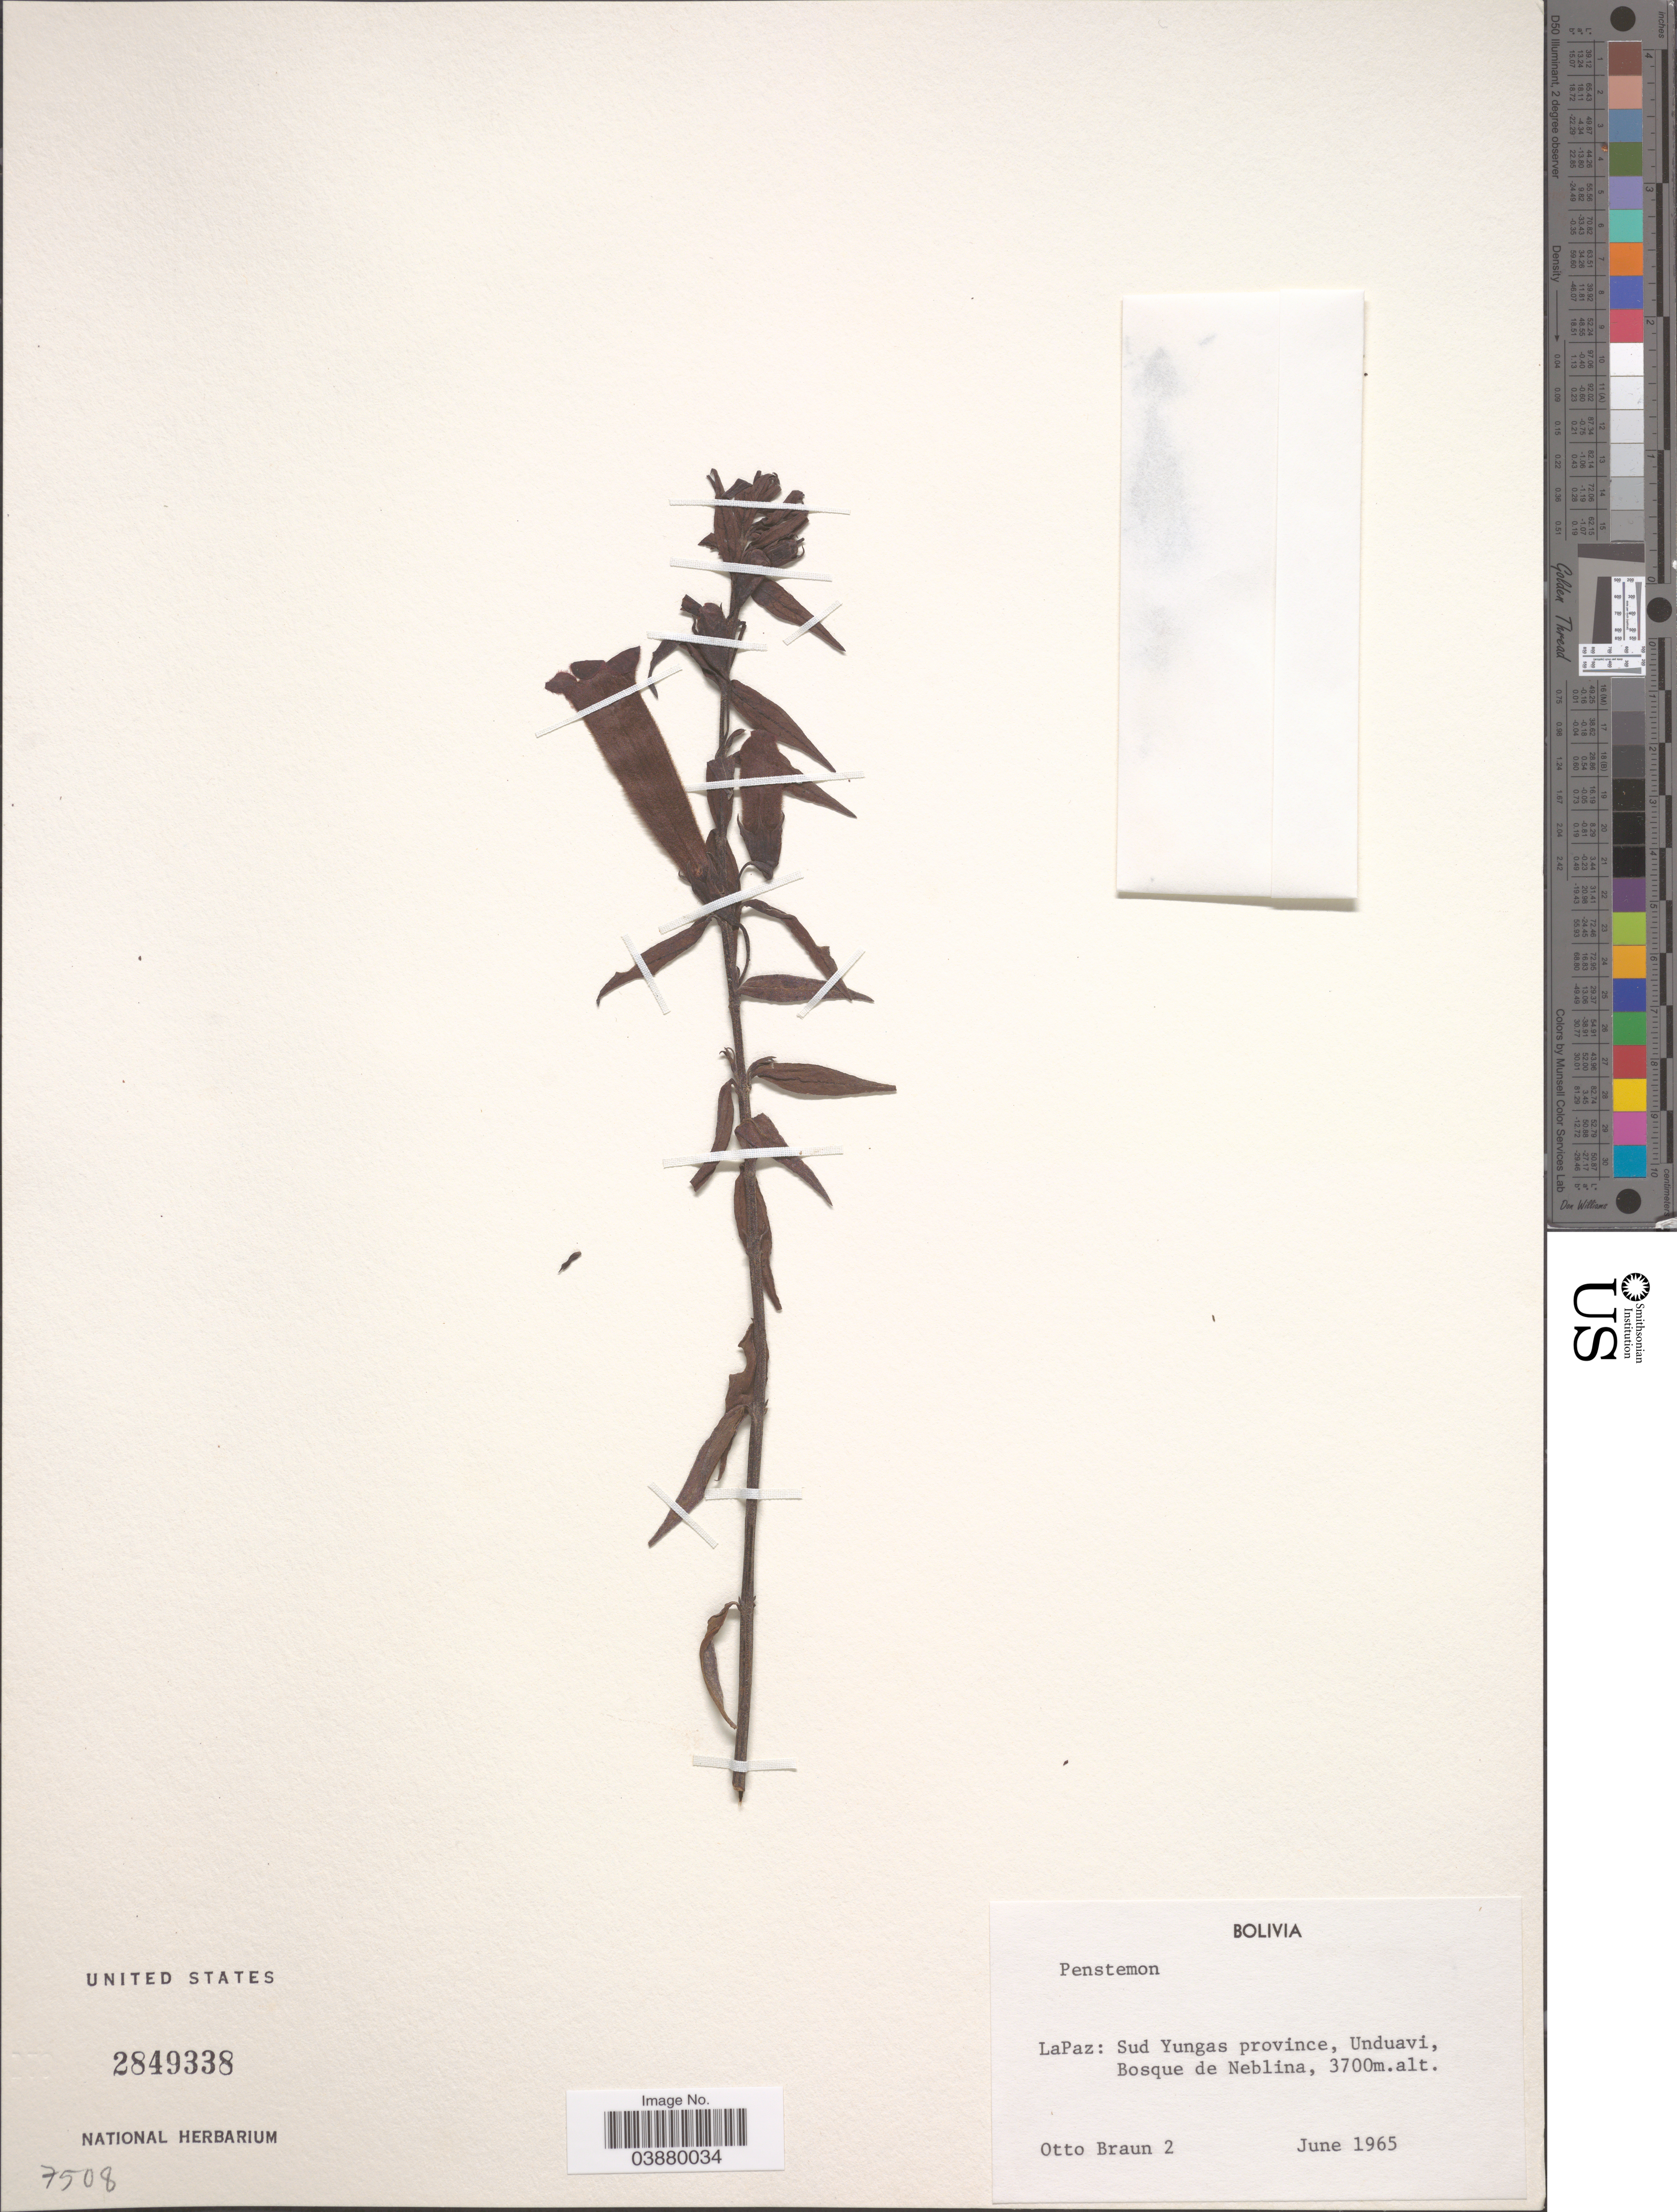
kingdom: Plantae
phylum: Tracheophyta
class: Magnoliopsida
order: Lamiales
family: Plantaginaceae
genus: Penstemon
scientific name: Penstemon sp.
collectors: O. Braun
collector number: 2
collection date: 1965-06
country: Bolivia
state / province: La Paz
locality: Sud Yungas province, Unduavi, Bosque de Neblina.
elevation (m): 3700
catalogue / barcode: US 2849338